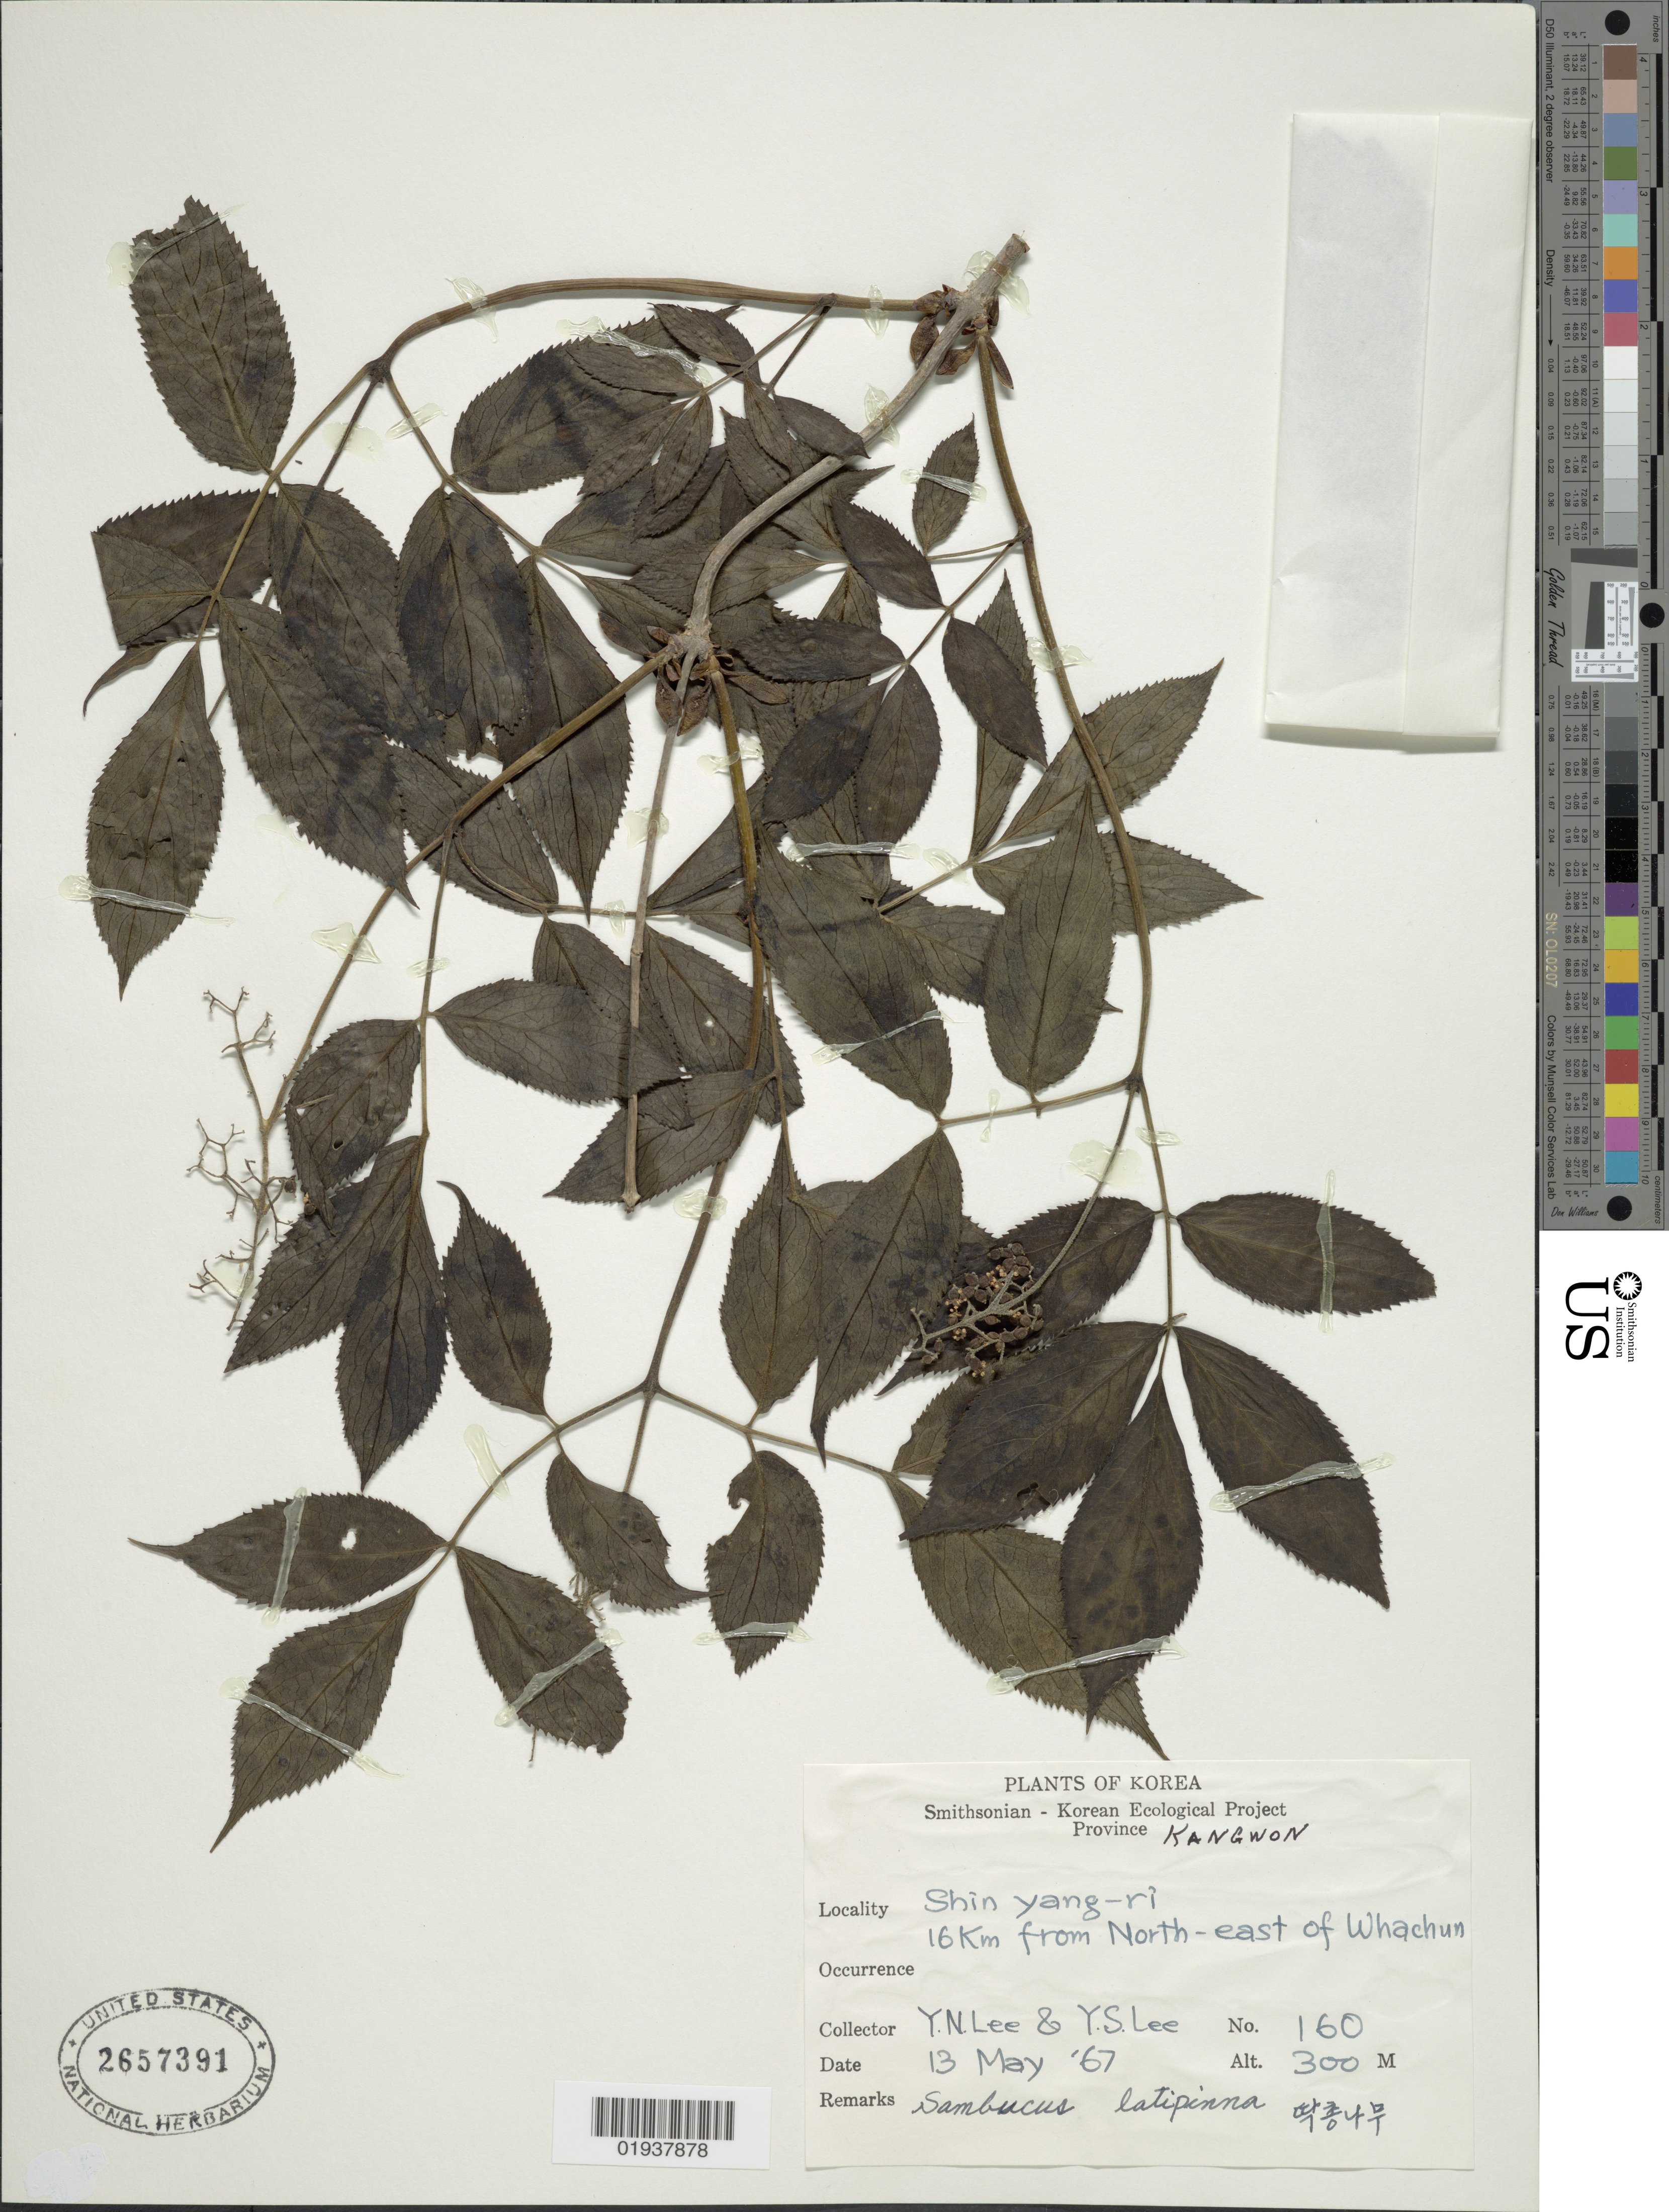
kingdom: Plantae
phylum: Tracheophyta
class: Magnoliopsida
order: Dipsacales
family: Viburnaceae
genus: Sambucus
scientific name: Sambucus racemosa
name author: L.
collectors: Y. N. Lee & Y. S. Lee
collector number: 160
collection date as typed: Transcribed d/m/y: 13/5/67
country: North Korea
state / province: Kangwon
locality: Province Kangwon. Shin yang-ri 16 Km from North-east of Whachun.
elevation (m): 300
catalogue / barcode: US 2657391